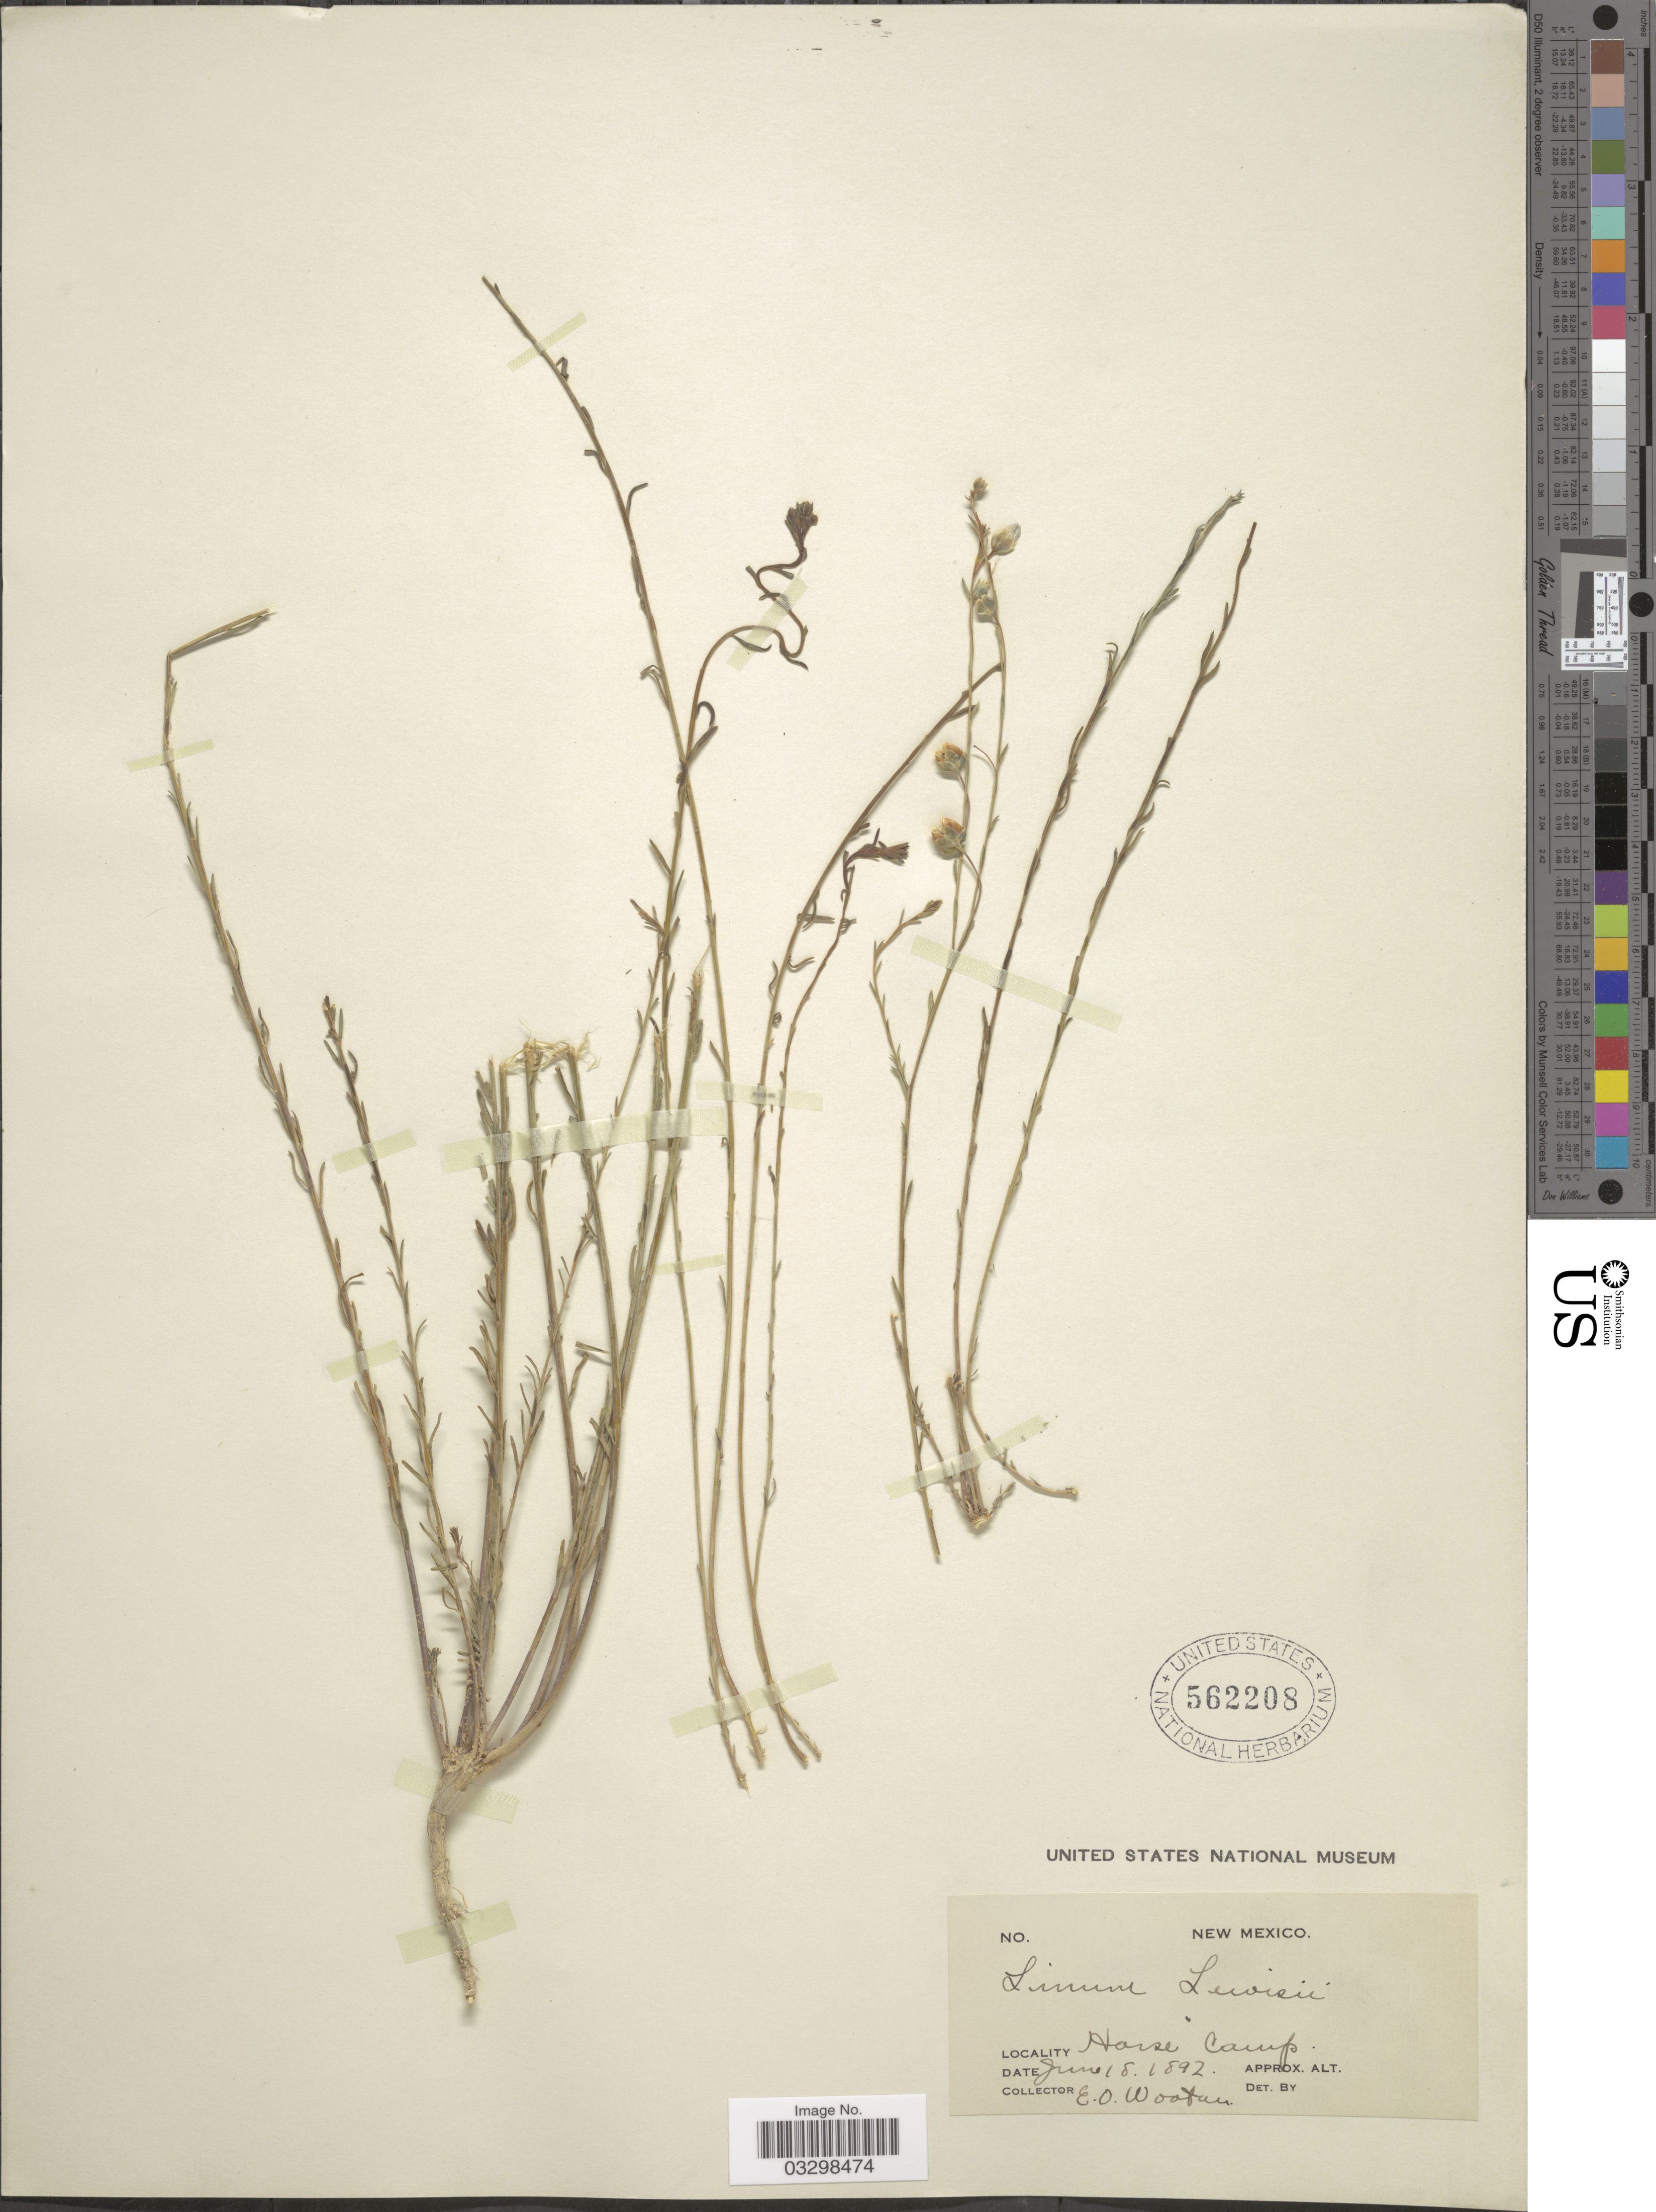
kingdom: Plantae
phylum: Tracheophyta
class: Magnoliopsida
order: Malpighiales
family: Linaceae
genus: Linum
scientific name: Linum lewisii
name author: Pursh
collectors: E. O. Wooton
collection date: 1892-06-18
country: United States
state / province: New Mexico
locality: Horse Camp.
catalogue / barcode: US 562208